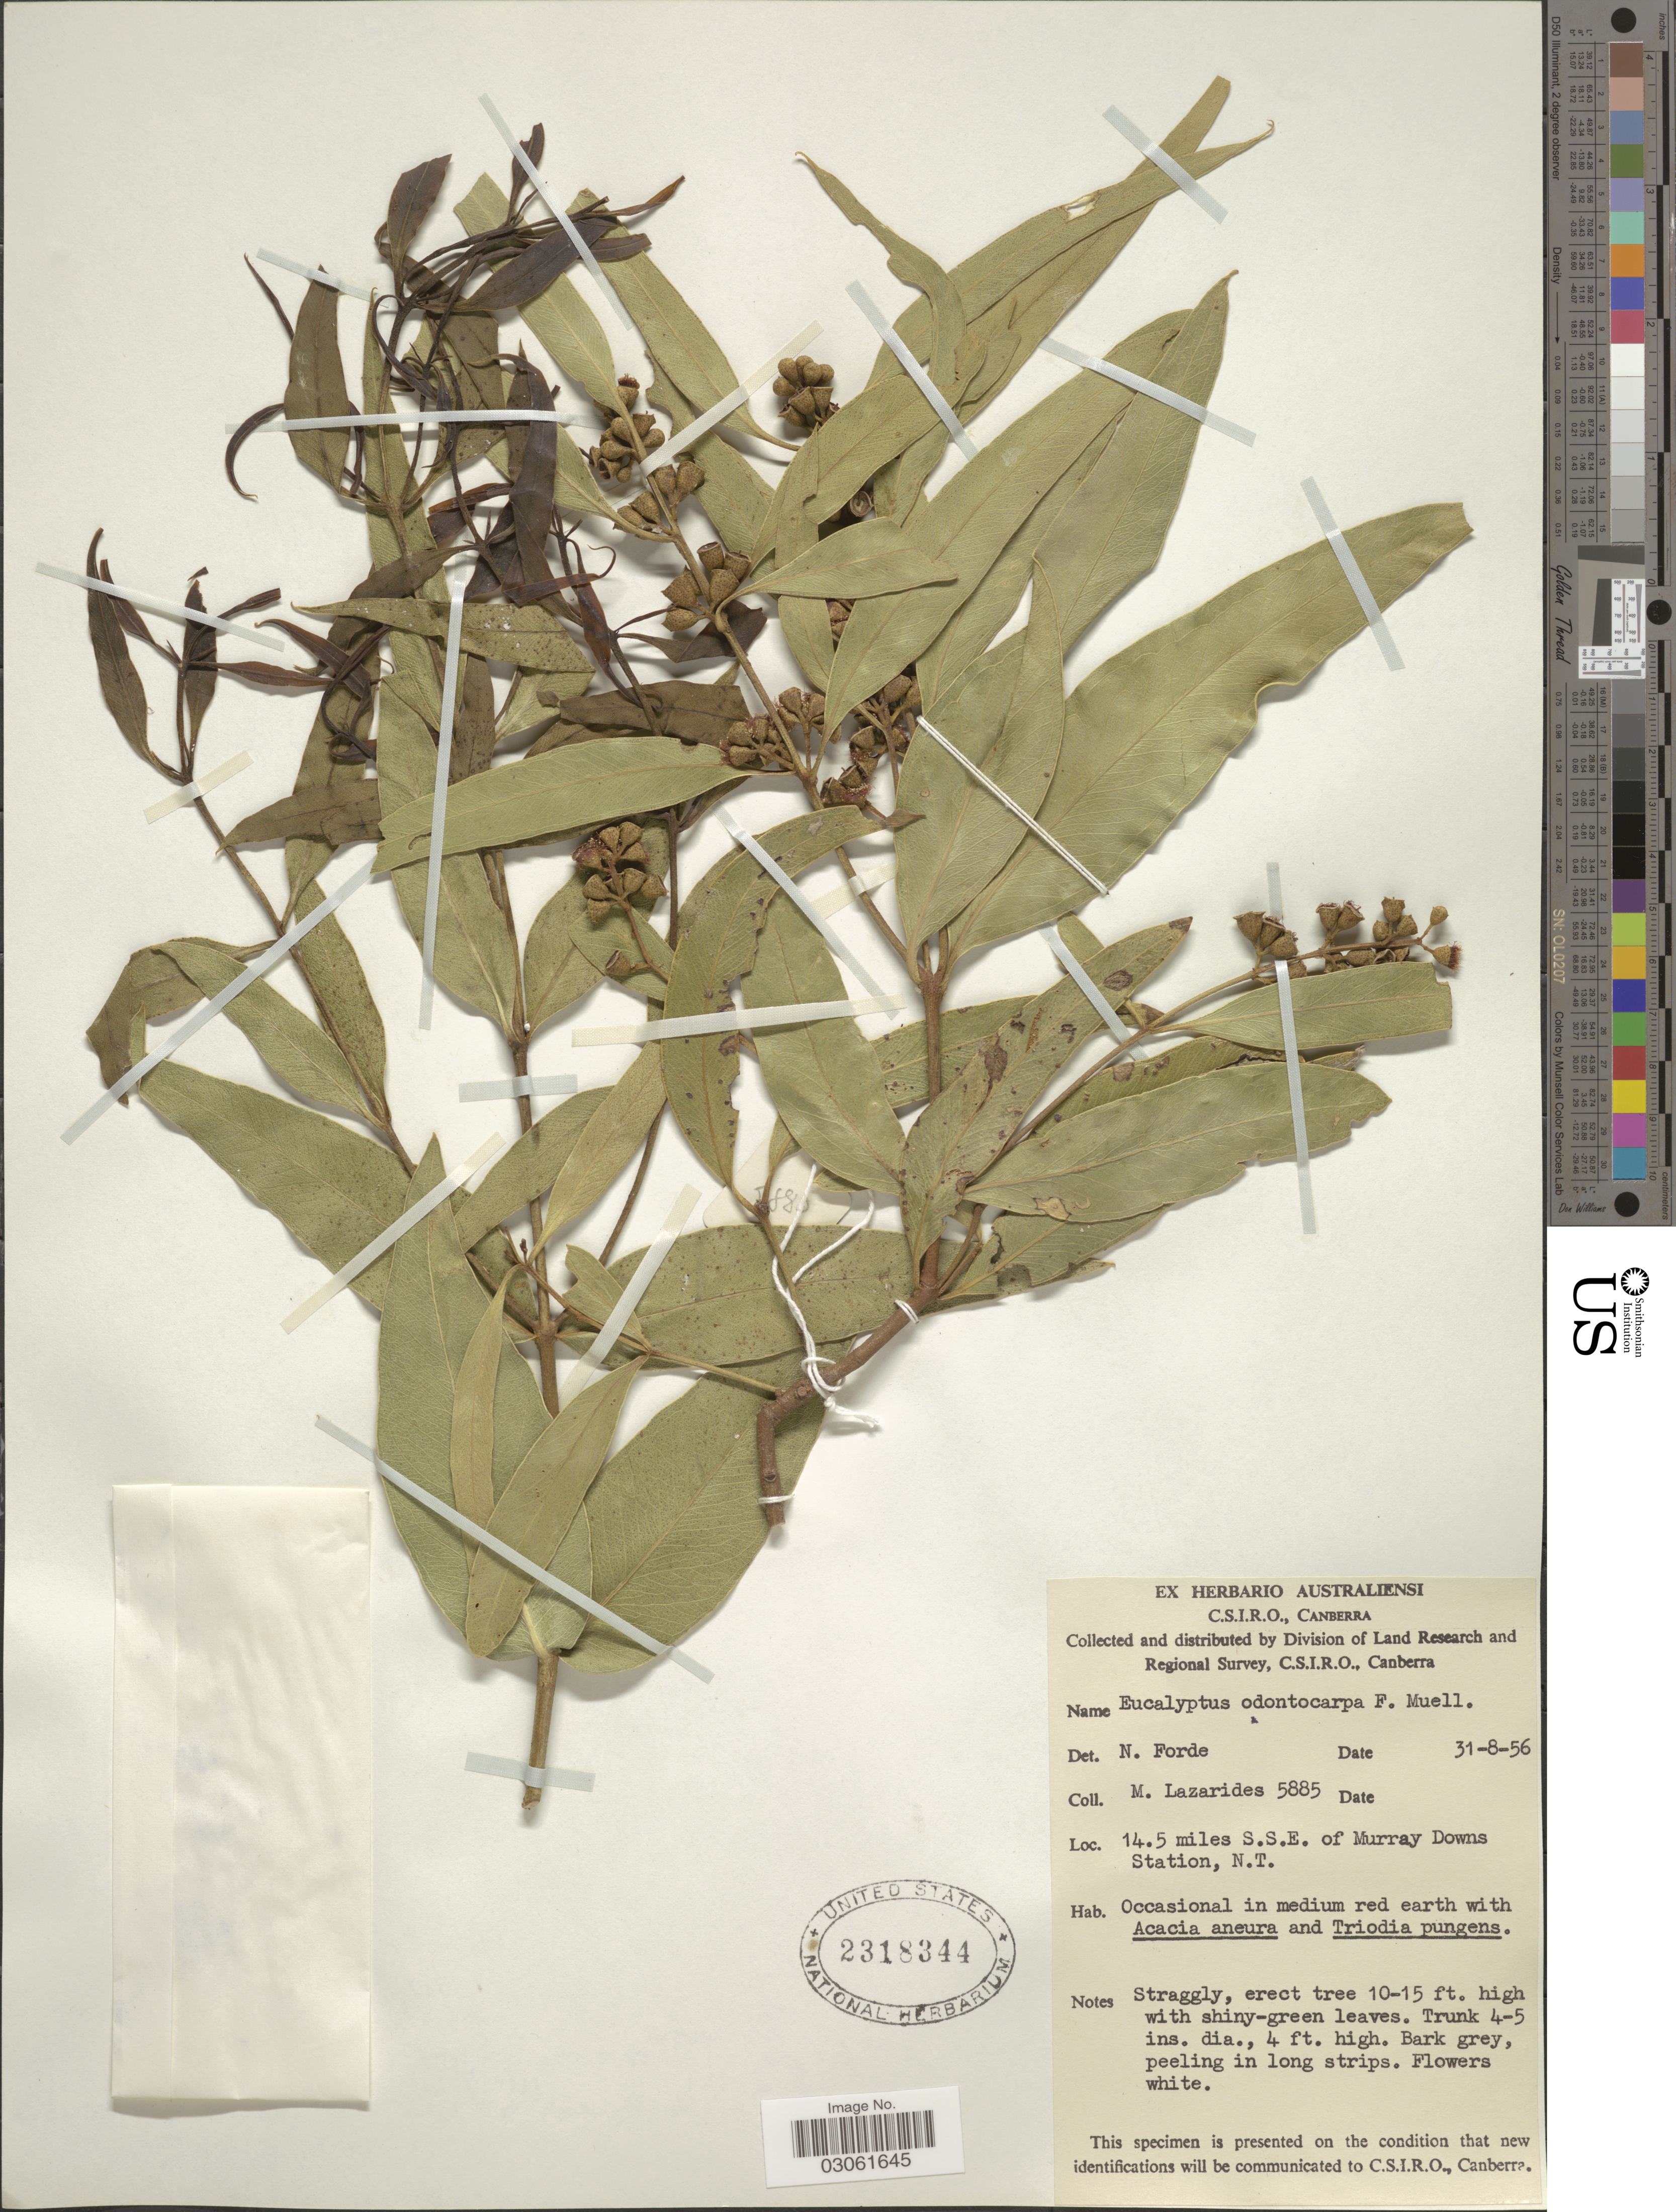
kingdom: Plantae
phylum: Tracheophyta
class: Magnoliopsida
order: Myrtales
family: Myrtaceae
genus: Eucalyptus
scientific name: Eucalyptus odontocarpa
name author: F. Muell.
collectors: M. Lazarides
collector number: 5885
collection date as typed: Transcribed d/m/y: 31/8/56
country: Australia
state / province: Northern Territory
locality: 14.5 miles S.S.E. of Murray Downs Station.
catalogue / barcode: US 2318344